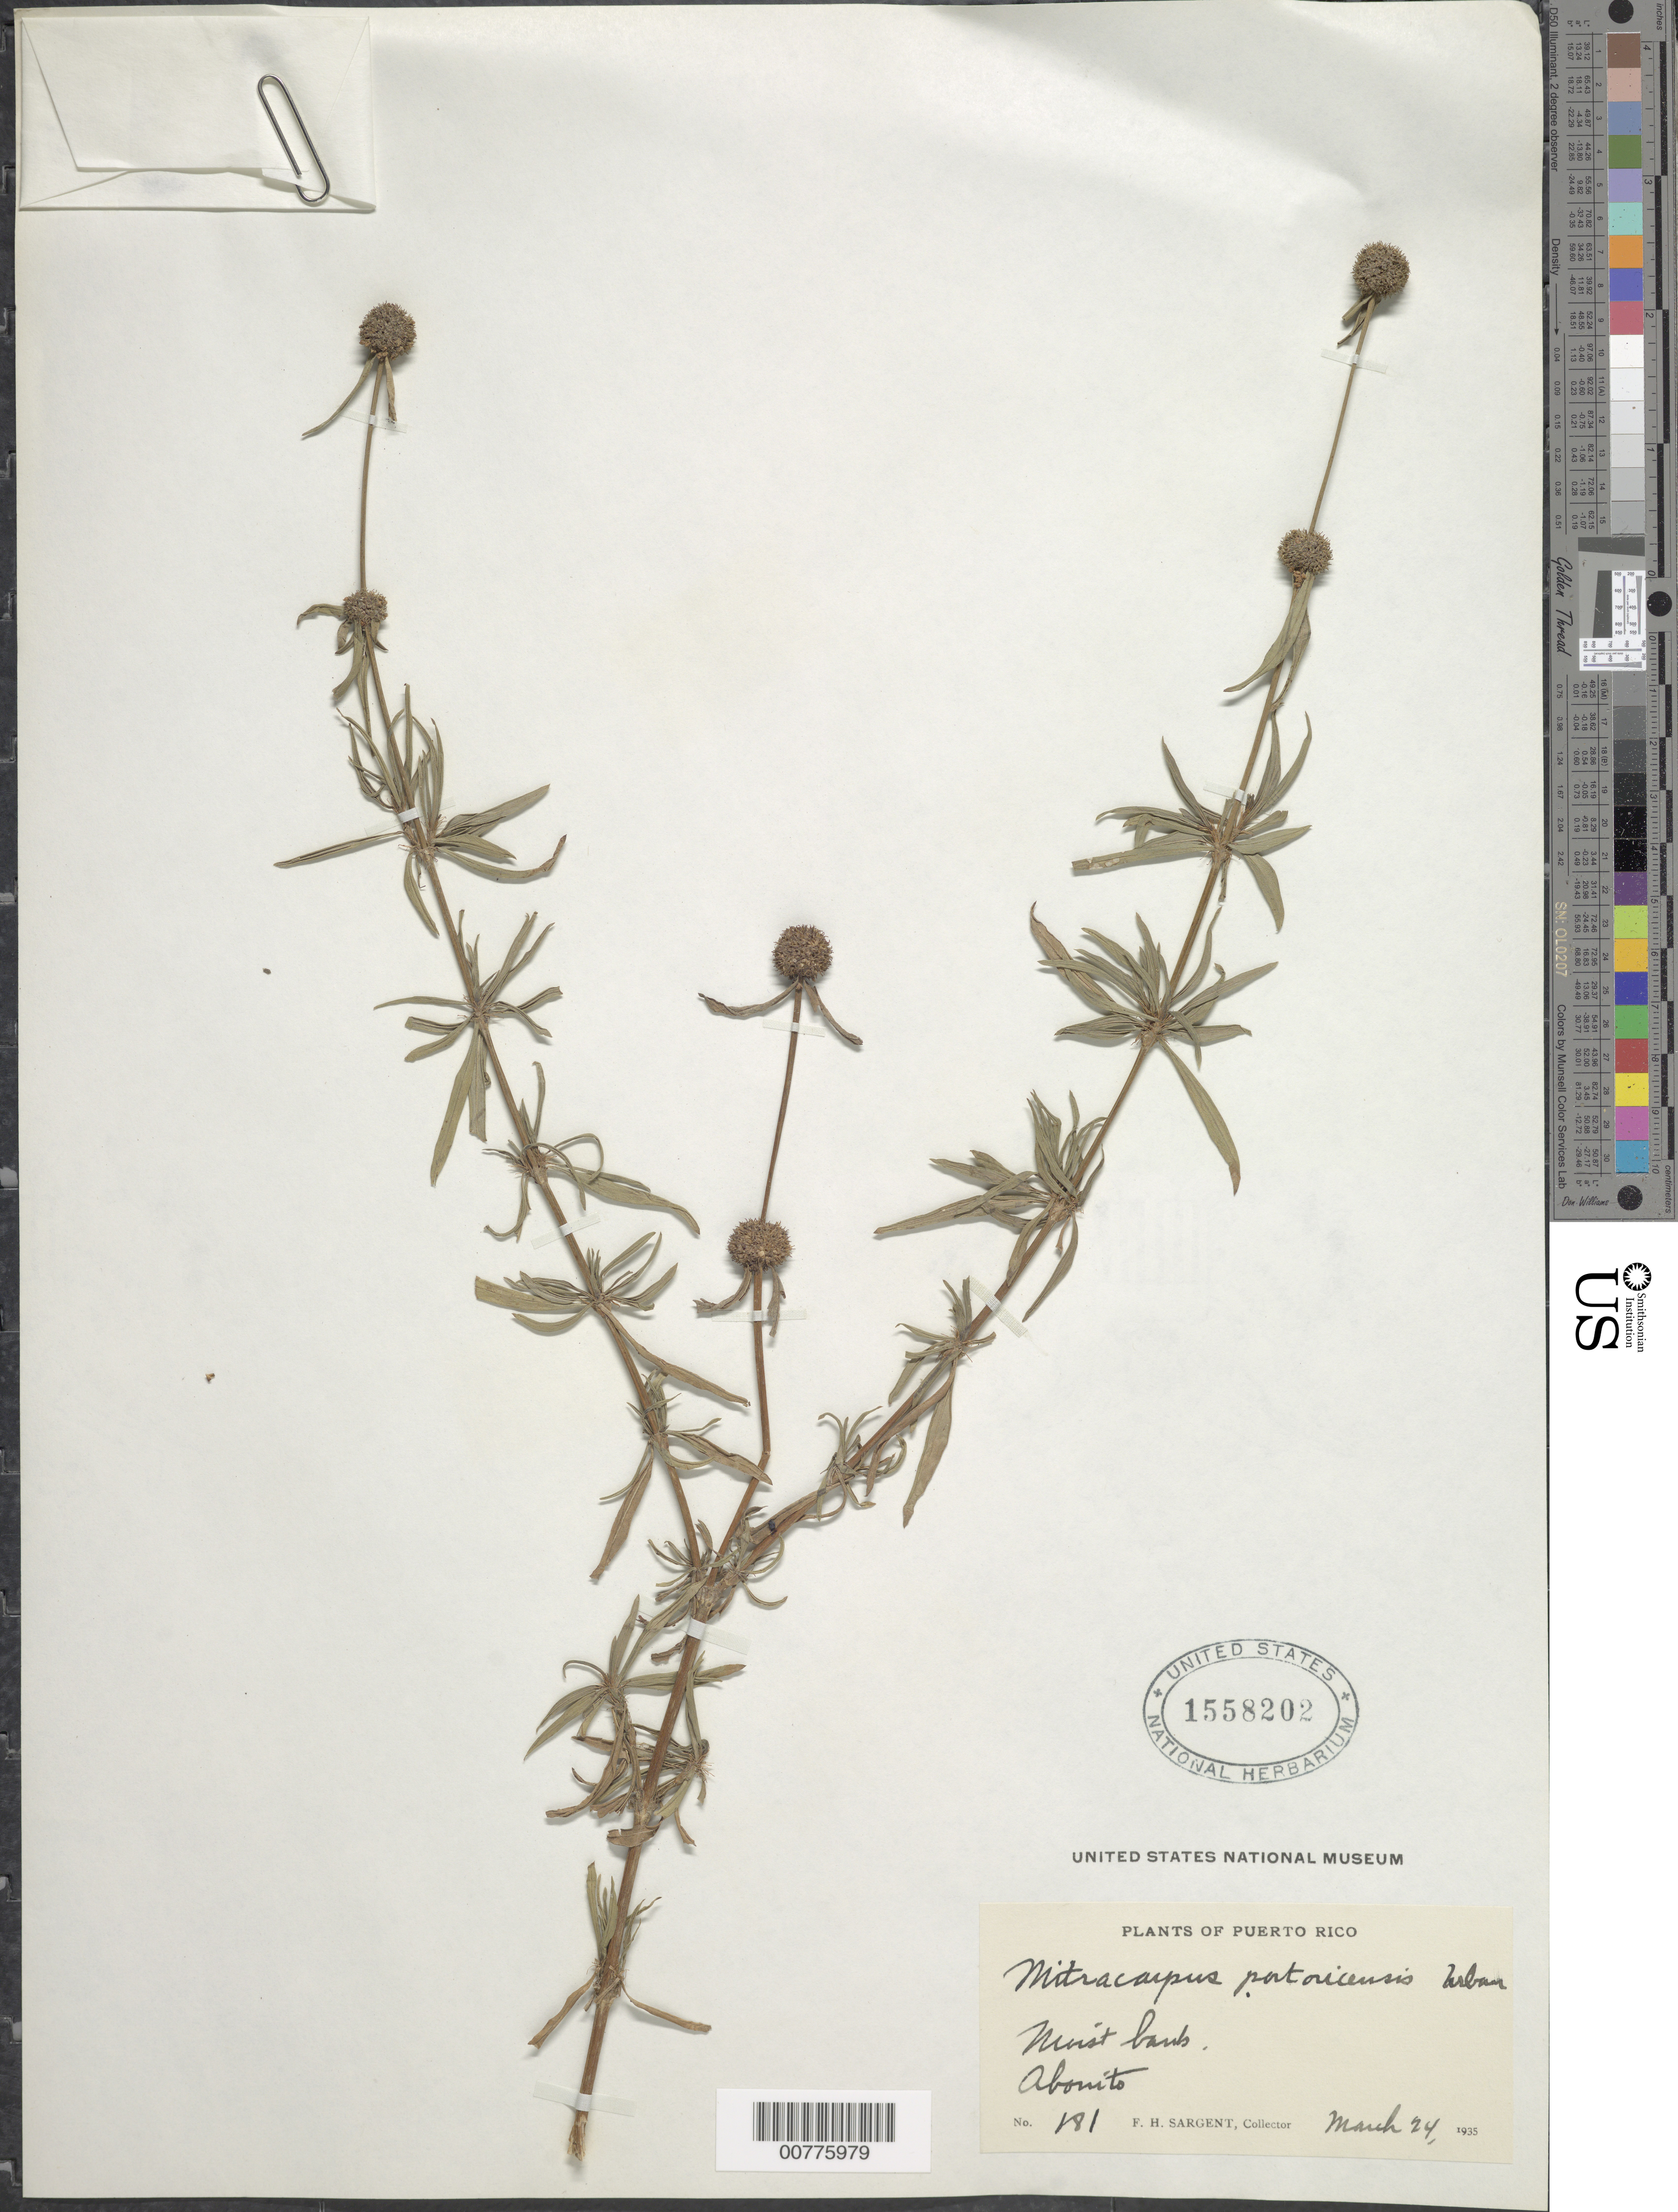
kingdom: Plantae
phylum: Tracheophyta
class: Magnoliopsida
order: Gentianales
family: Rubiaceae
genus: Mitracarpus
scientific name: Mitracarpus frigidus var. portoricensis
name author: Urb.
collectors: F. H. Sargent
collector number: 181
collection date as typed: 24 Mar 1935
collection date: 1935-03-24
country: Puerto Rico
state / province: Abonito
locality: Aibonito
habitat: Moist bank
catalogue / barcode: US 1558202